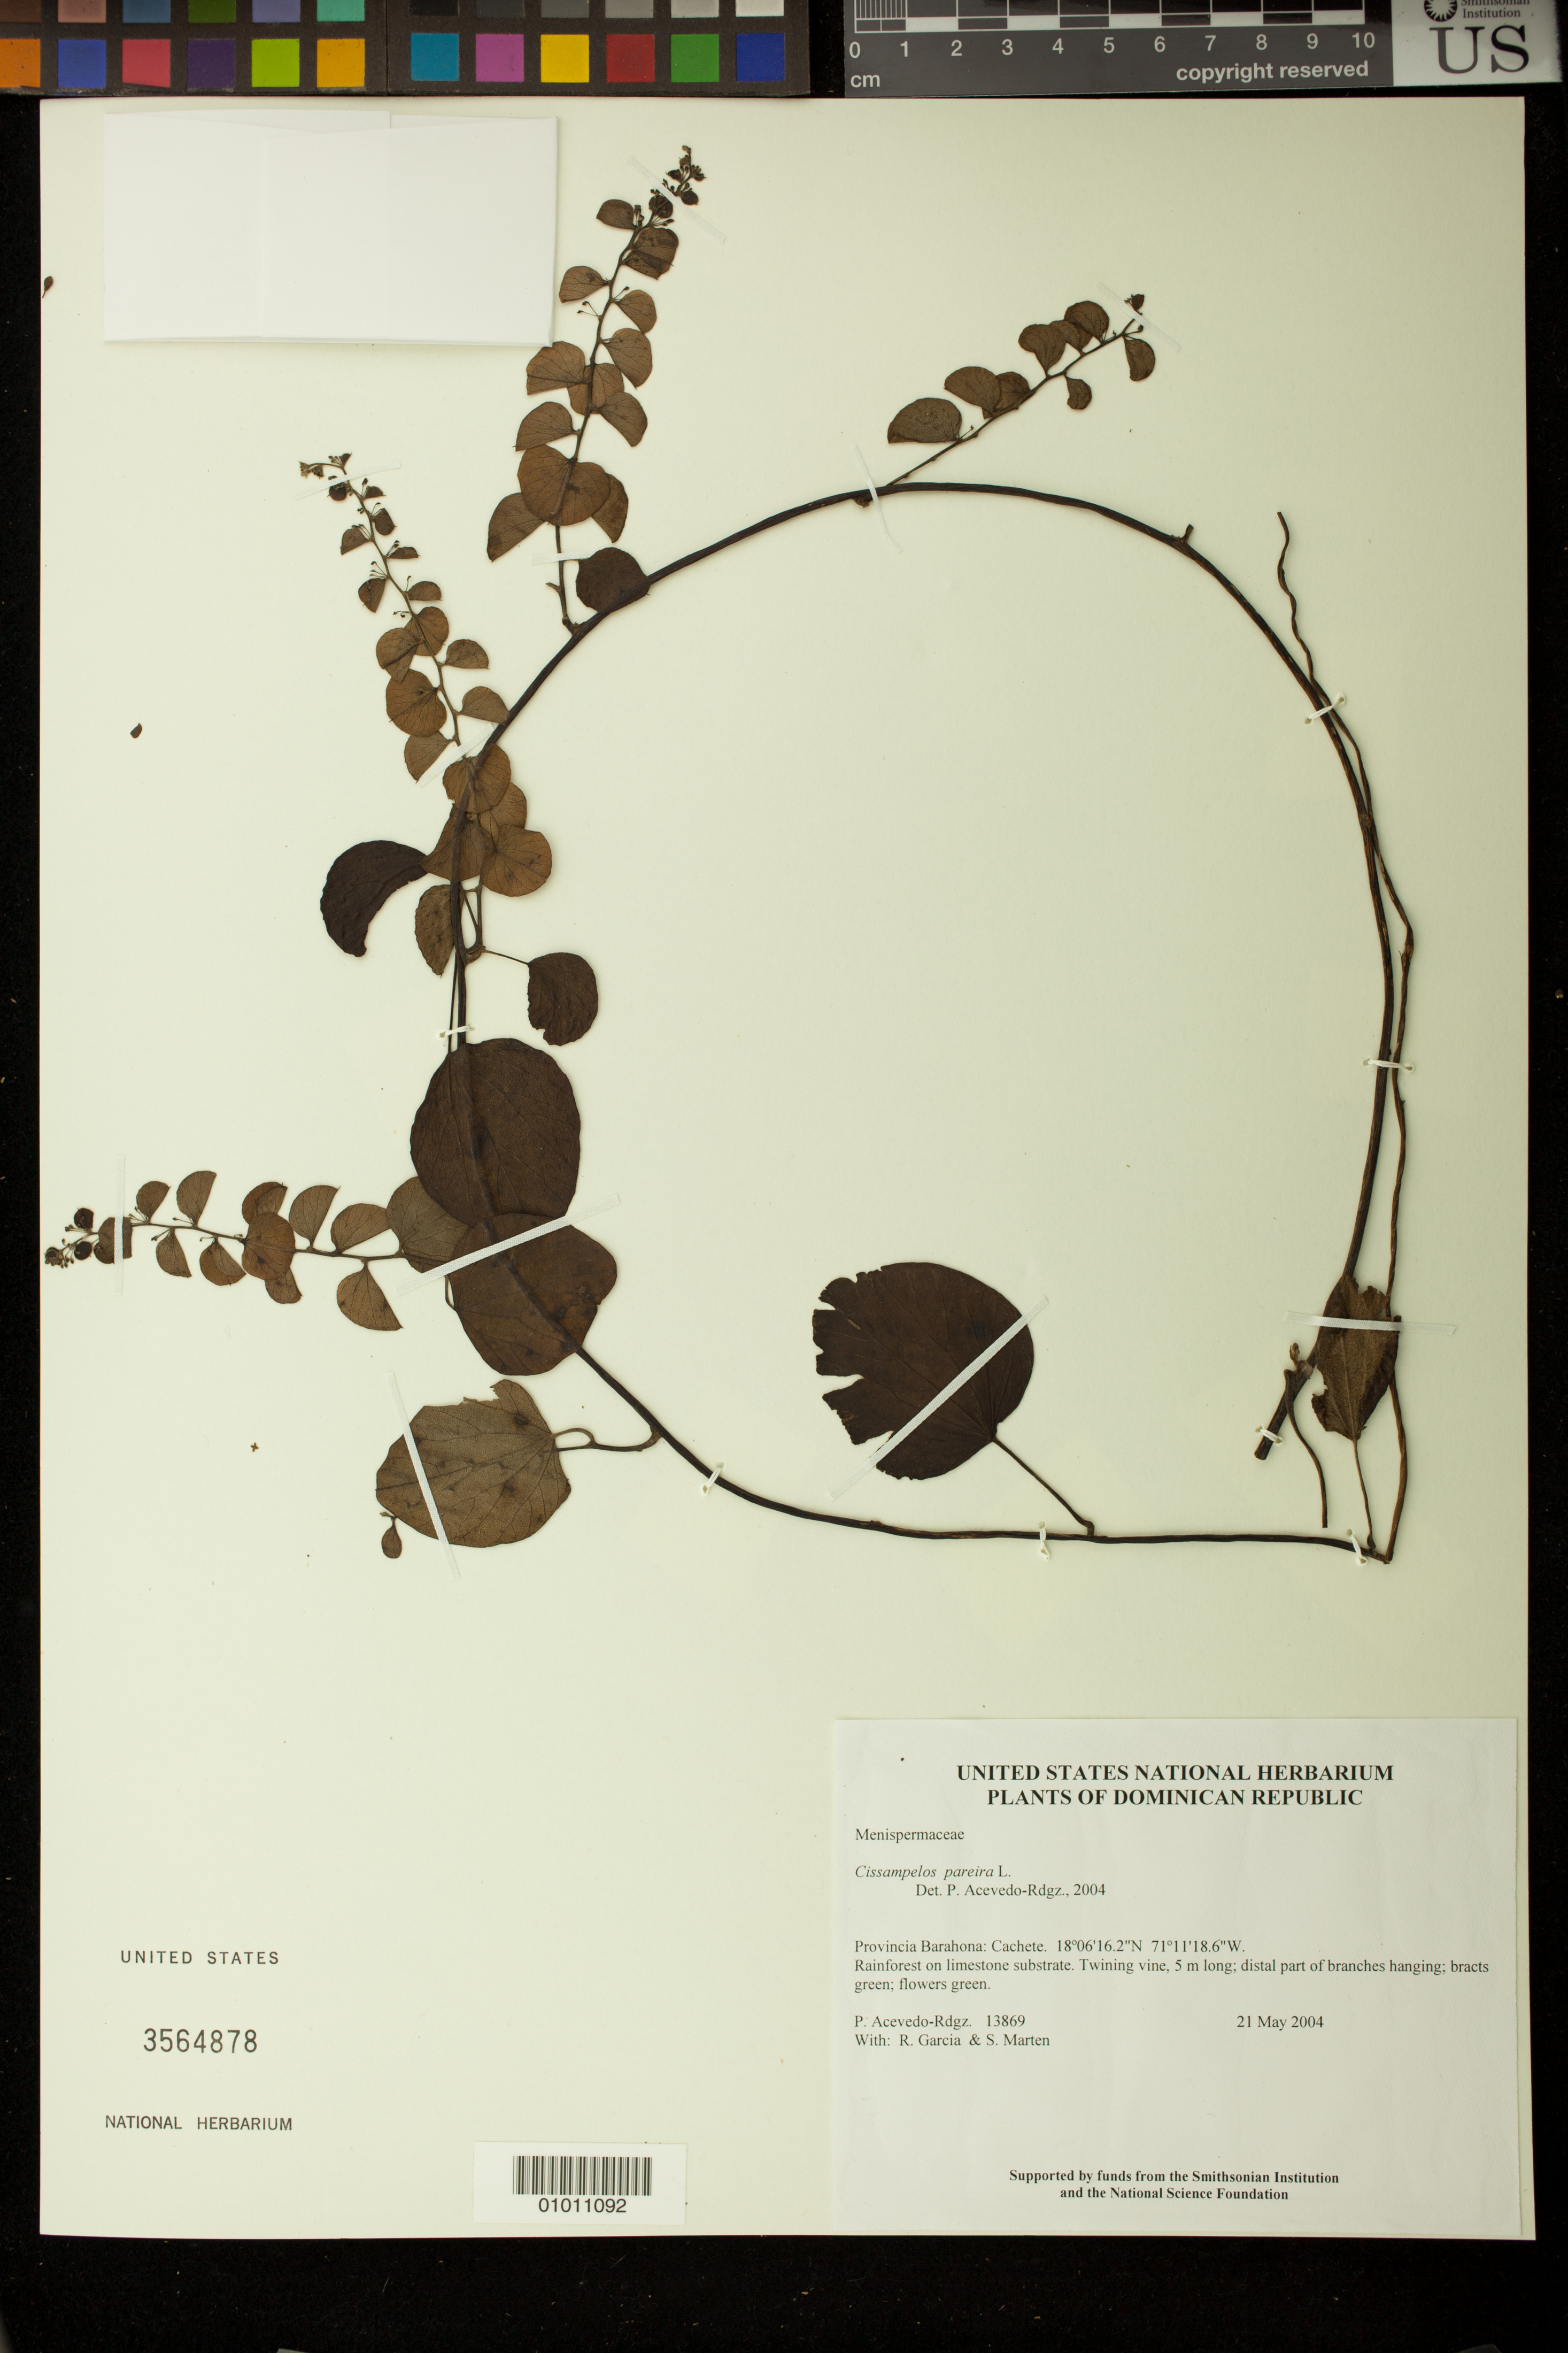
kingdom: Plantae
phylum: Tracheophyta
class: Magnoliopsida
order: Ranunculales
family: Menispermaceae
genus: Cissampelos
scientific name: Cissampelos pareira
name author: L.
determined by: Acevedo-Rodríguez, P., (BOT), Smithsonian Institution - National Museum of Natural History (UNITED STATES)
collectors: P. Acevedo-Rodr., R. G. García & S. Marten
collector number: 13869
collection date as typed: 21 May 2004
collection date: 2004-05-21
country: Dominican Republic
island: Hispaniola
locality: Provincia Barahona: Cachete.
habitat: Rainforest on limestone substrate.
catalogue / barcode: US 3564878